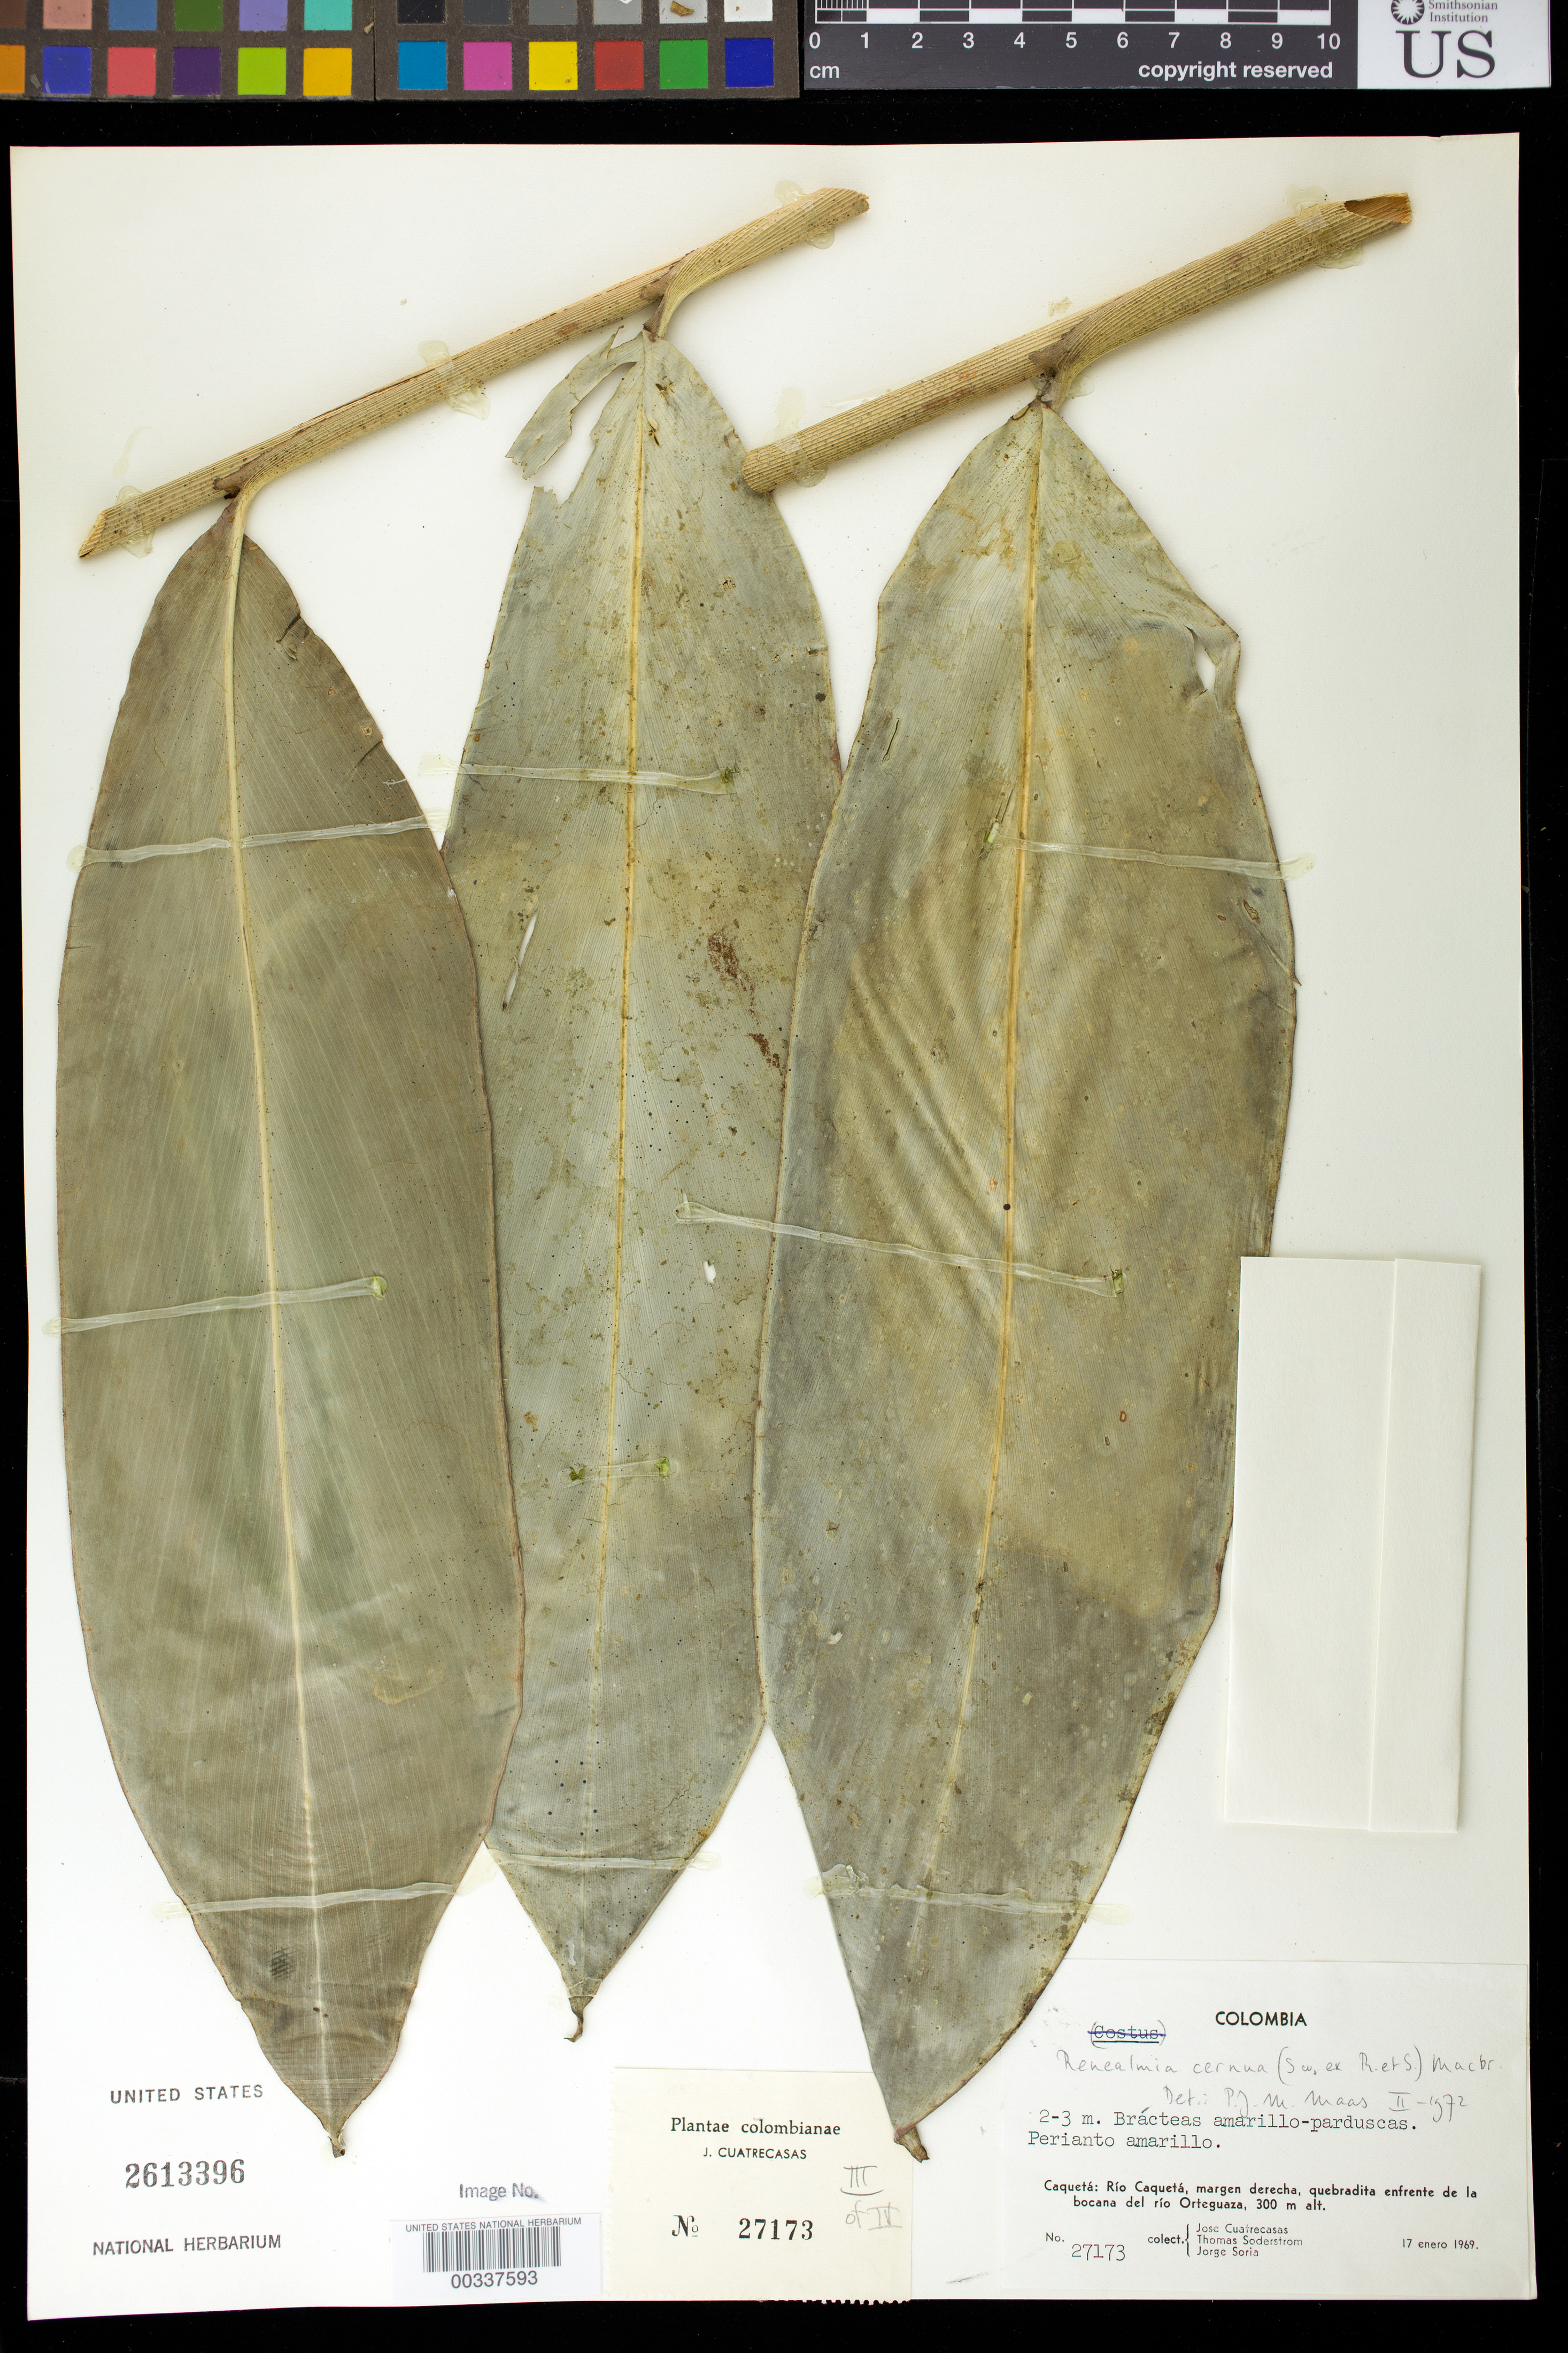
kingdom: Plantae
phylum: Tracheophyta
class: Liliopsida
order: Zingiberales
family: Zingiberaceae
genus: Renealmia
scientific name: Renealmia cernua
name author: (Sw. ex Roem. & Schult.) J.F. Macbr.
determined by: Maas, Paul J. M.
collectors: J. Cuatrecasas, T. R. Soderstrom & J. Soria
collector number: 27173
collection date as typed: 17 Jan 1969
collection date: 1969-01-17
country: Colombia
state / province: Caquetá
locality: Rio Caqueta, Margen Derecha, Quebradita enfrente de la BoCana del Rio Ortequaza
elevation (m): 300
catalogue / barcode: US 2613396